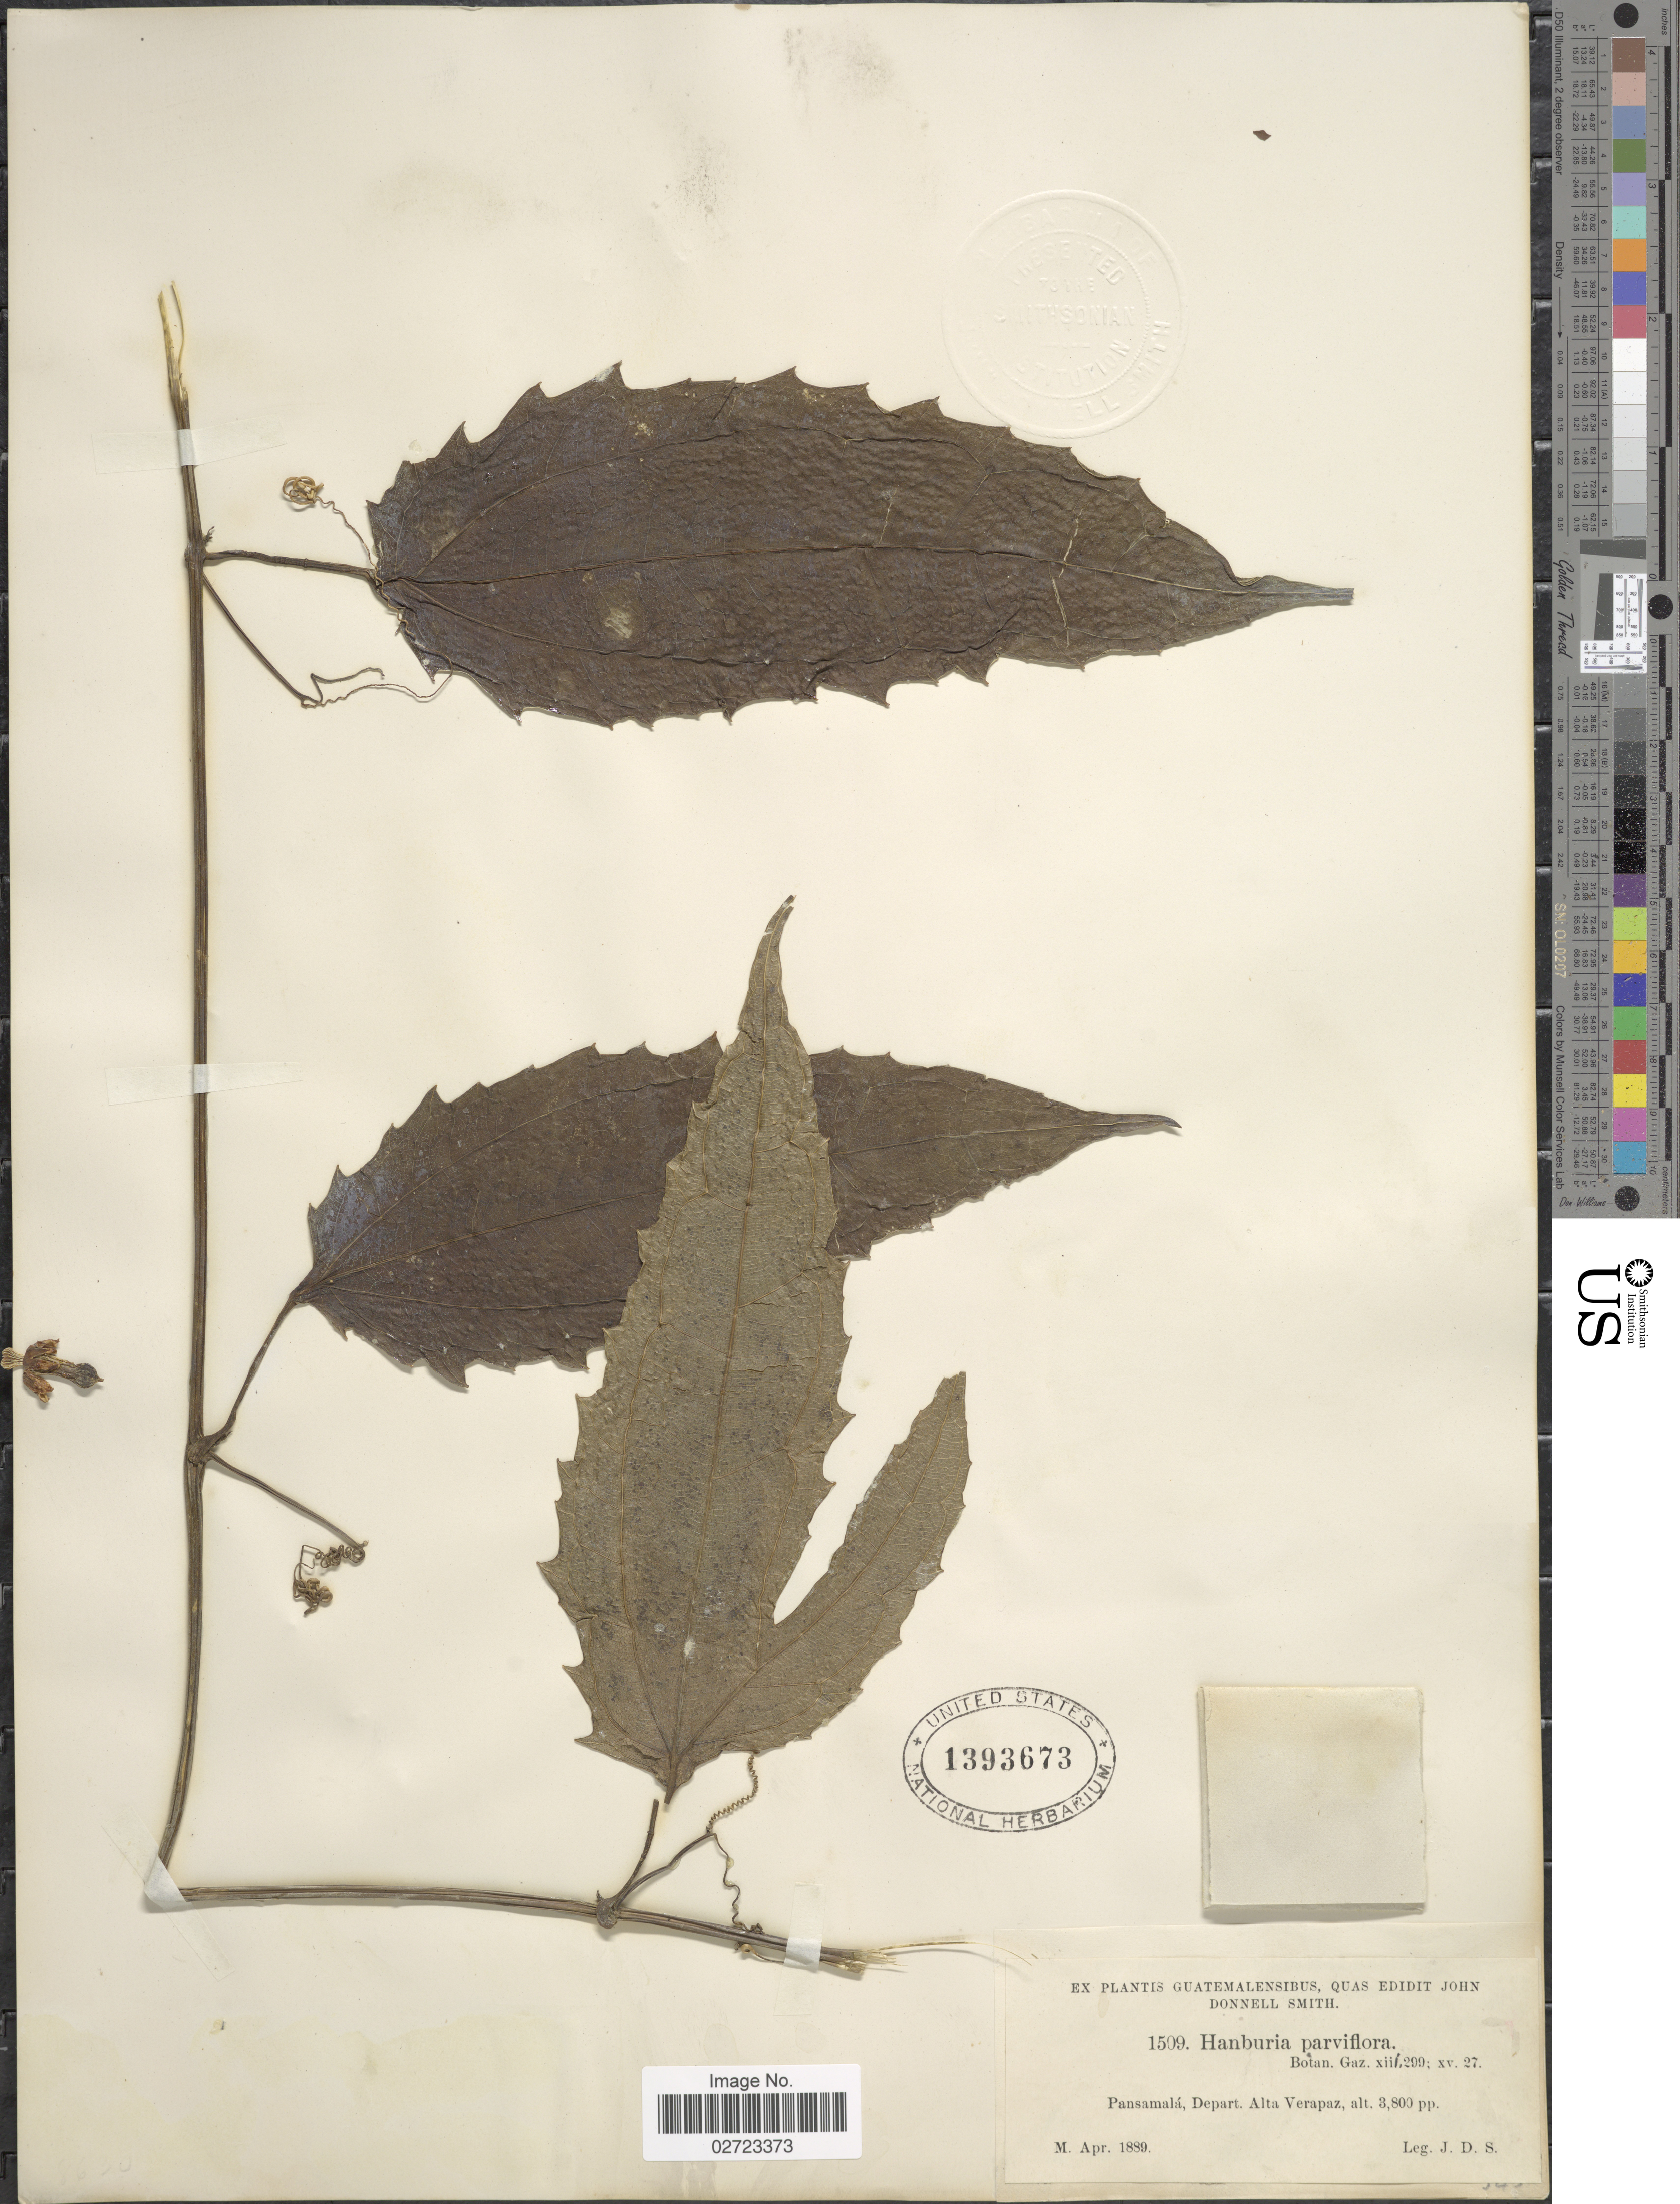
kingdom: Plantae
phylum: Tracheophyta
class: Magnoliopsida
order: Cucurbitales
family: Cucurbitaceae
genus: Hanburia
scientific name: Hanburia parviflora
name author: Donn. Sm.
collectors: J. Donnell Smith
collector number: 1509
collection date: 1889-04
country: Guatemala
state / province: Alta Verapaz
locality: Pansamala.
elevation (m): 1158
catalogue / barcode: US 1393673